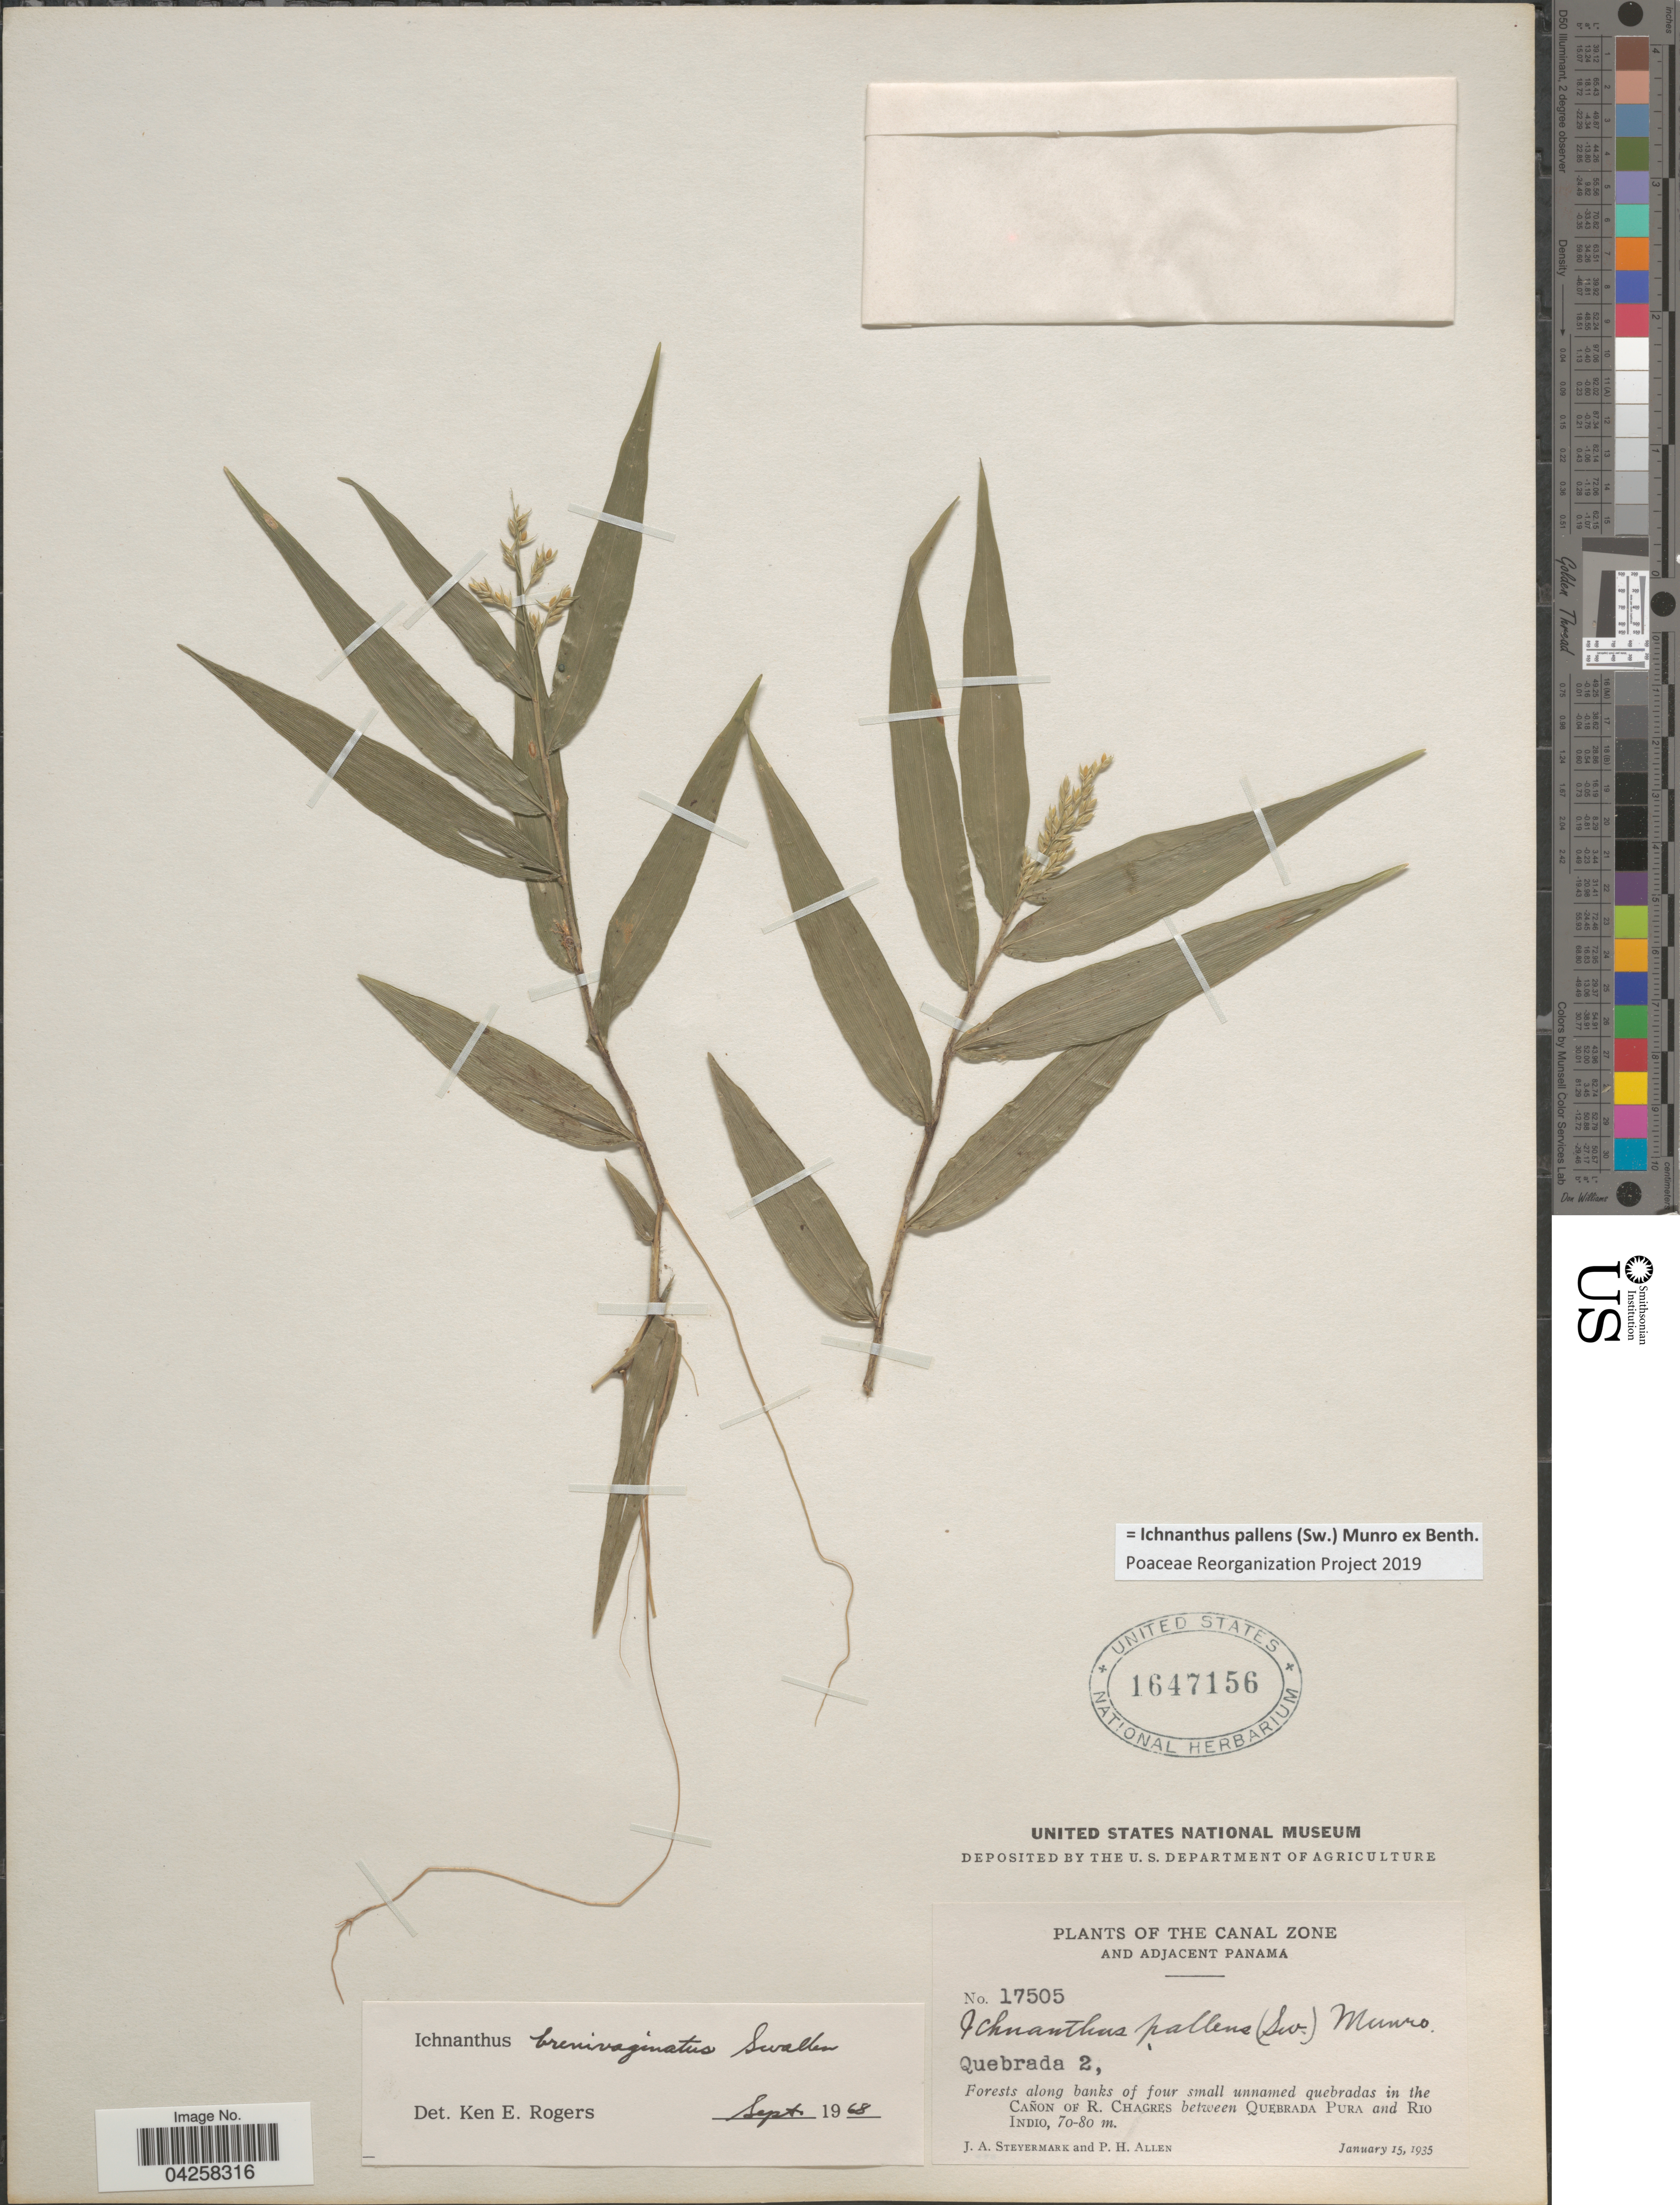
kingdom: Plantae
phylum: Tracheophyta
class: Liliopsida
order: Poales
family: Poaceae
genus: Ichnanthus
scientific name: Ichnanthus pallens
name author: (Sw.) Munro ex Benth.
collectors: J. Steyermark & P. H. Allen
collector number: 17505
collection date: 1935-01-15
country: Panama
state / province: Colón / Panamá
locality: The Canal Zone and adjacent Panamá. Quebrada 2, Forests along banks of four small unnamed quebradas in the Cañon of R. Chagres between Quebrada Pura and Rio Indio.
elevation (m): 70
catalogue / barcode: US 1647156